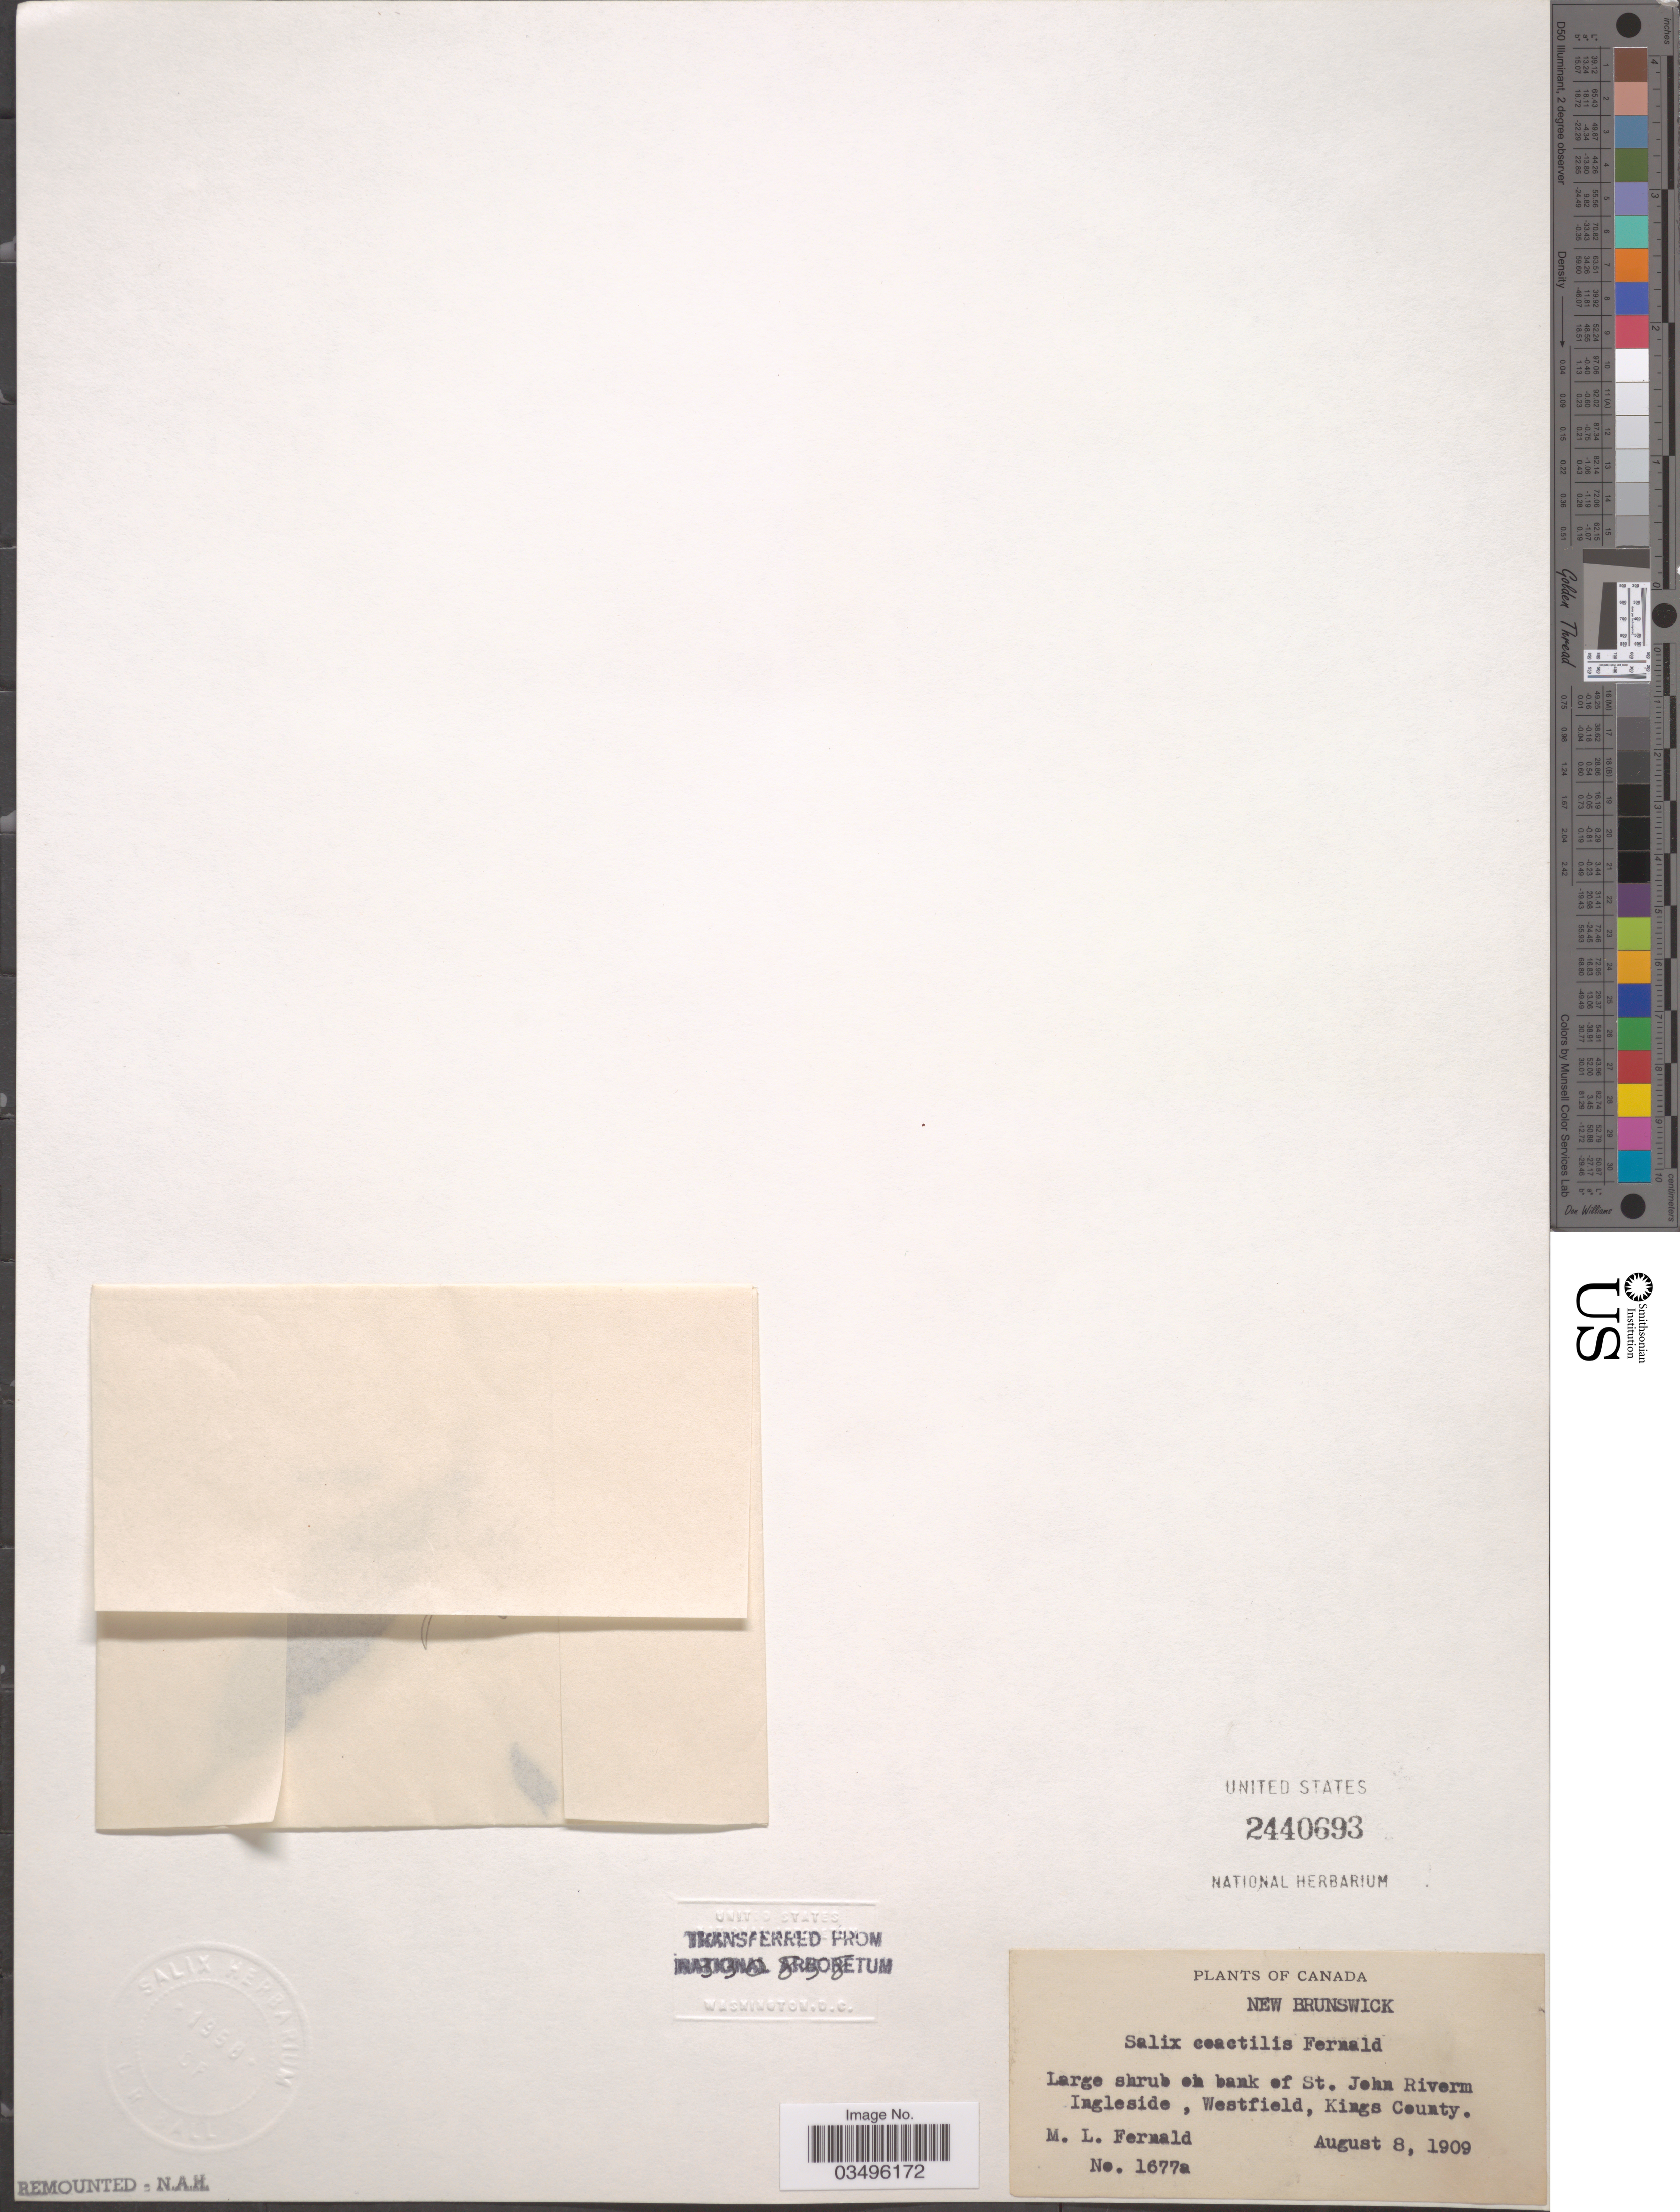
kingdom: Plantae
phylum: Tracheophyta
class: Magnoliopsida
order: Malpighiales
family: Salicaceae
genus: Salix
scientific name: Salix coactilis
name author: Fernald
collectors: M. L. Fernald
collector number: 1677a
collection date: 1909-08-08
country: Canada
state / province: New Brunswick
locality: On bank of St. John River Ingleside, Westfield, Kings County.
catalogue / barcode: US 2440693